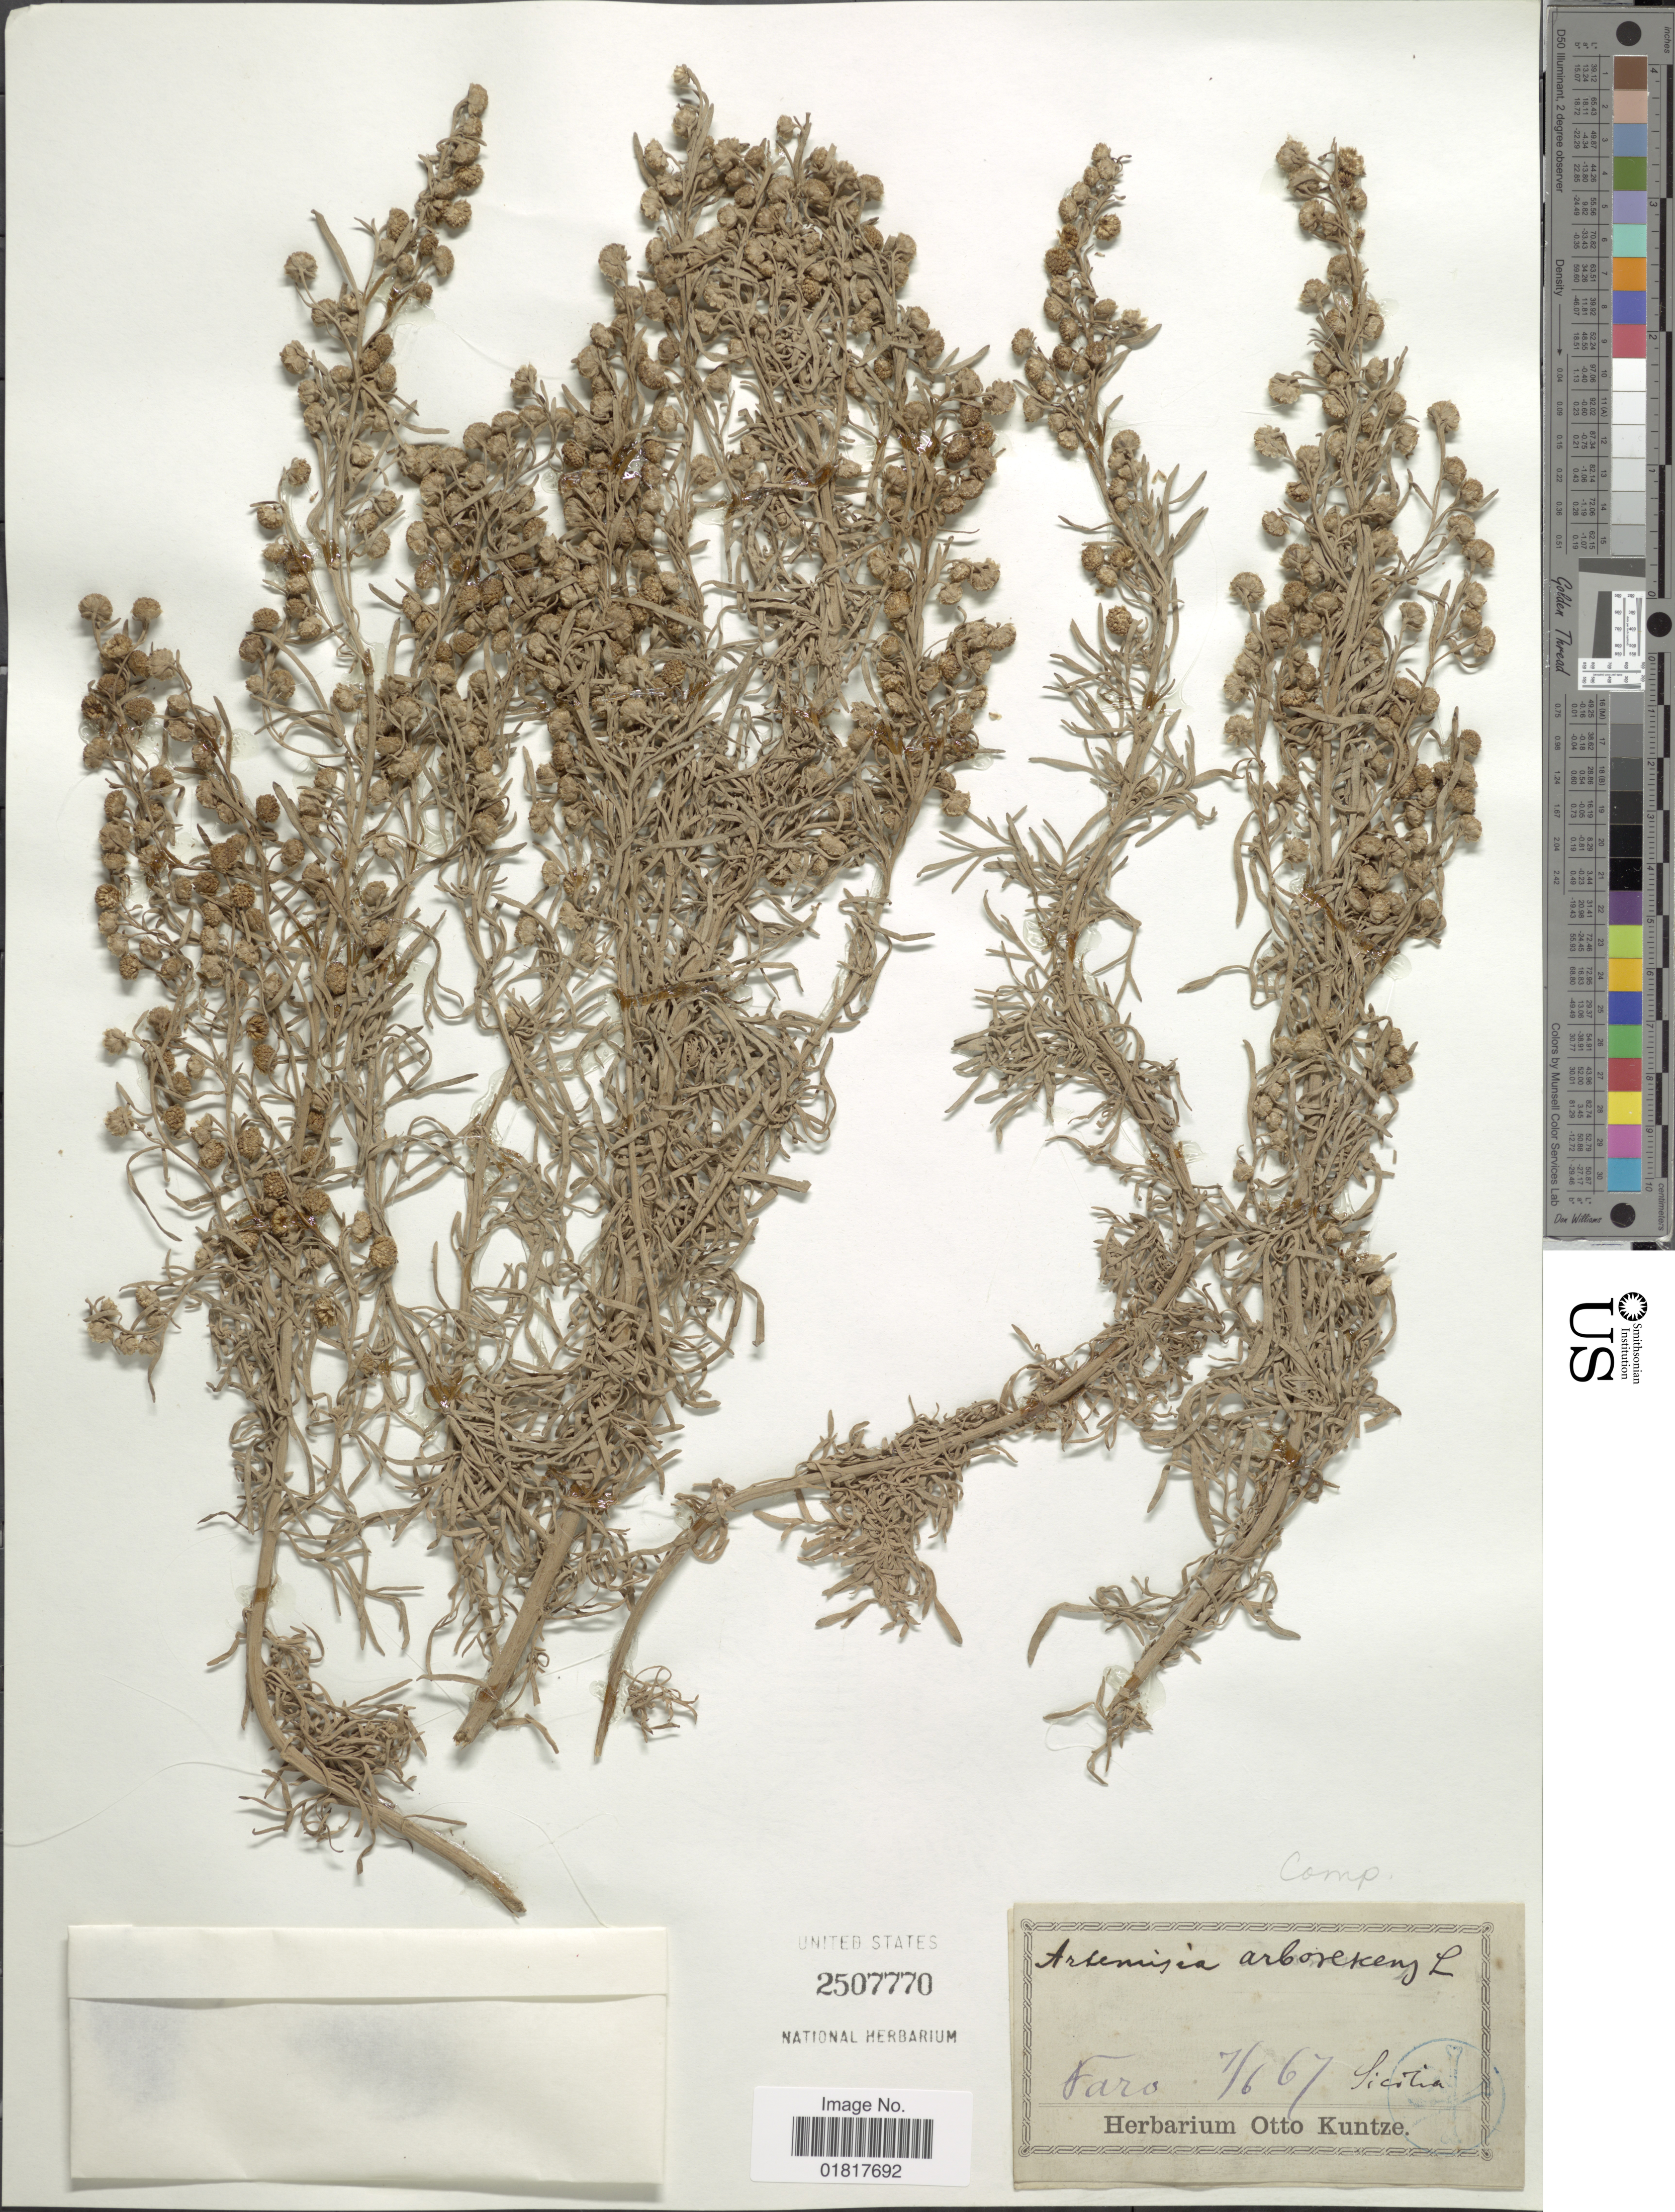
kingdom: Plantae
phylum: Tracheophyta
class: Magnoliopsida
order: Asterales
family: Asteraceae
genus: Artemisia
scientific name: Artemisia arborescens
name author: L.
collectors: ex herb. Otto Kuntze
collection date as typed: Transcribed d/m/y: 7/6/67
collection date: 1867-06-07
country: Italy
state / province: Siciliana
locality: Faro. Sicilia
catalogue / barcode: US 2507770